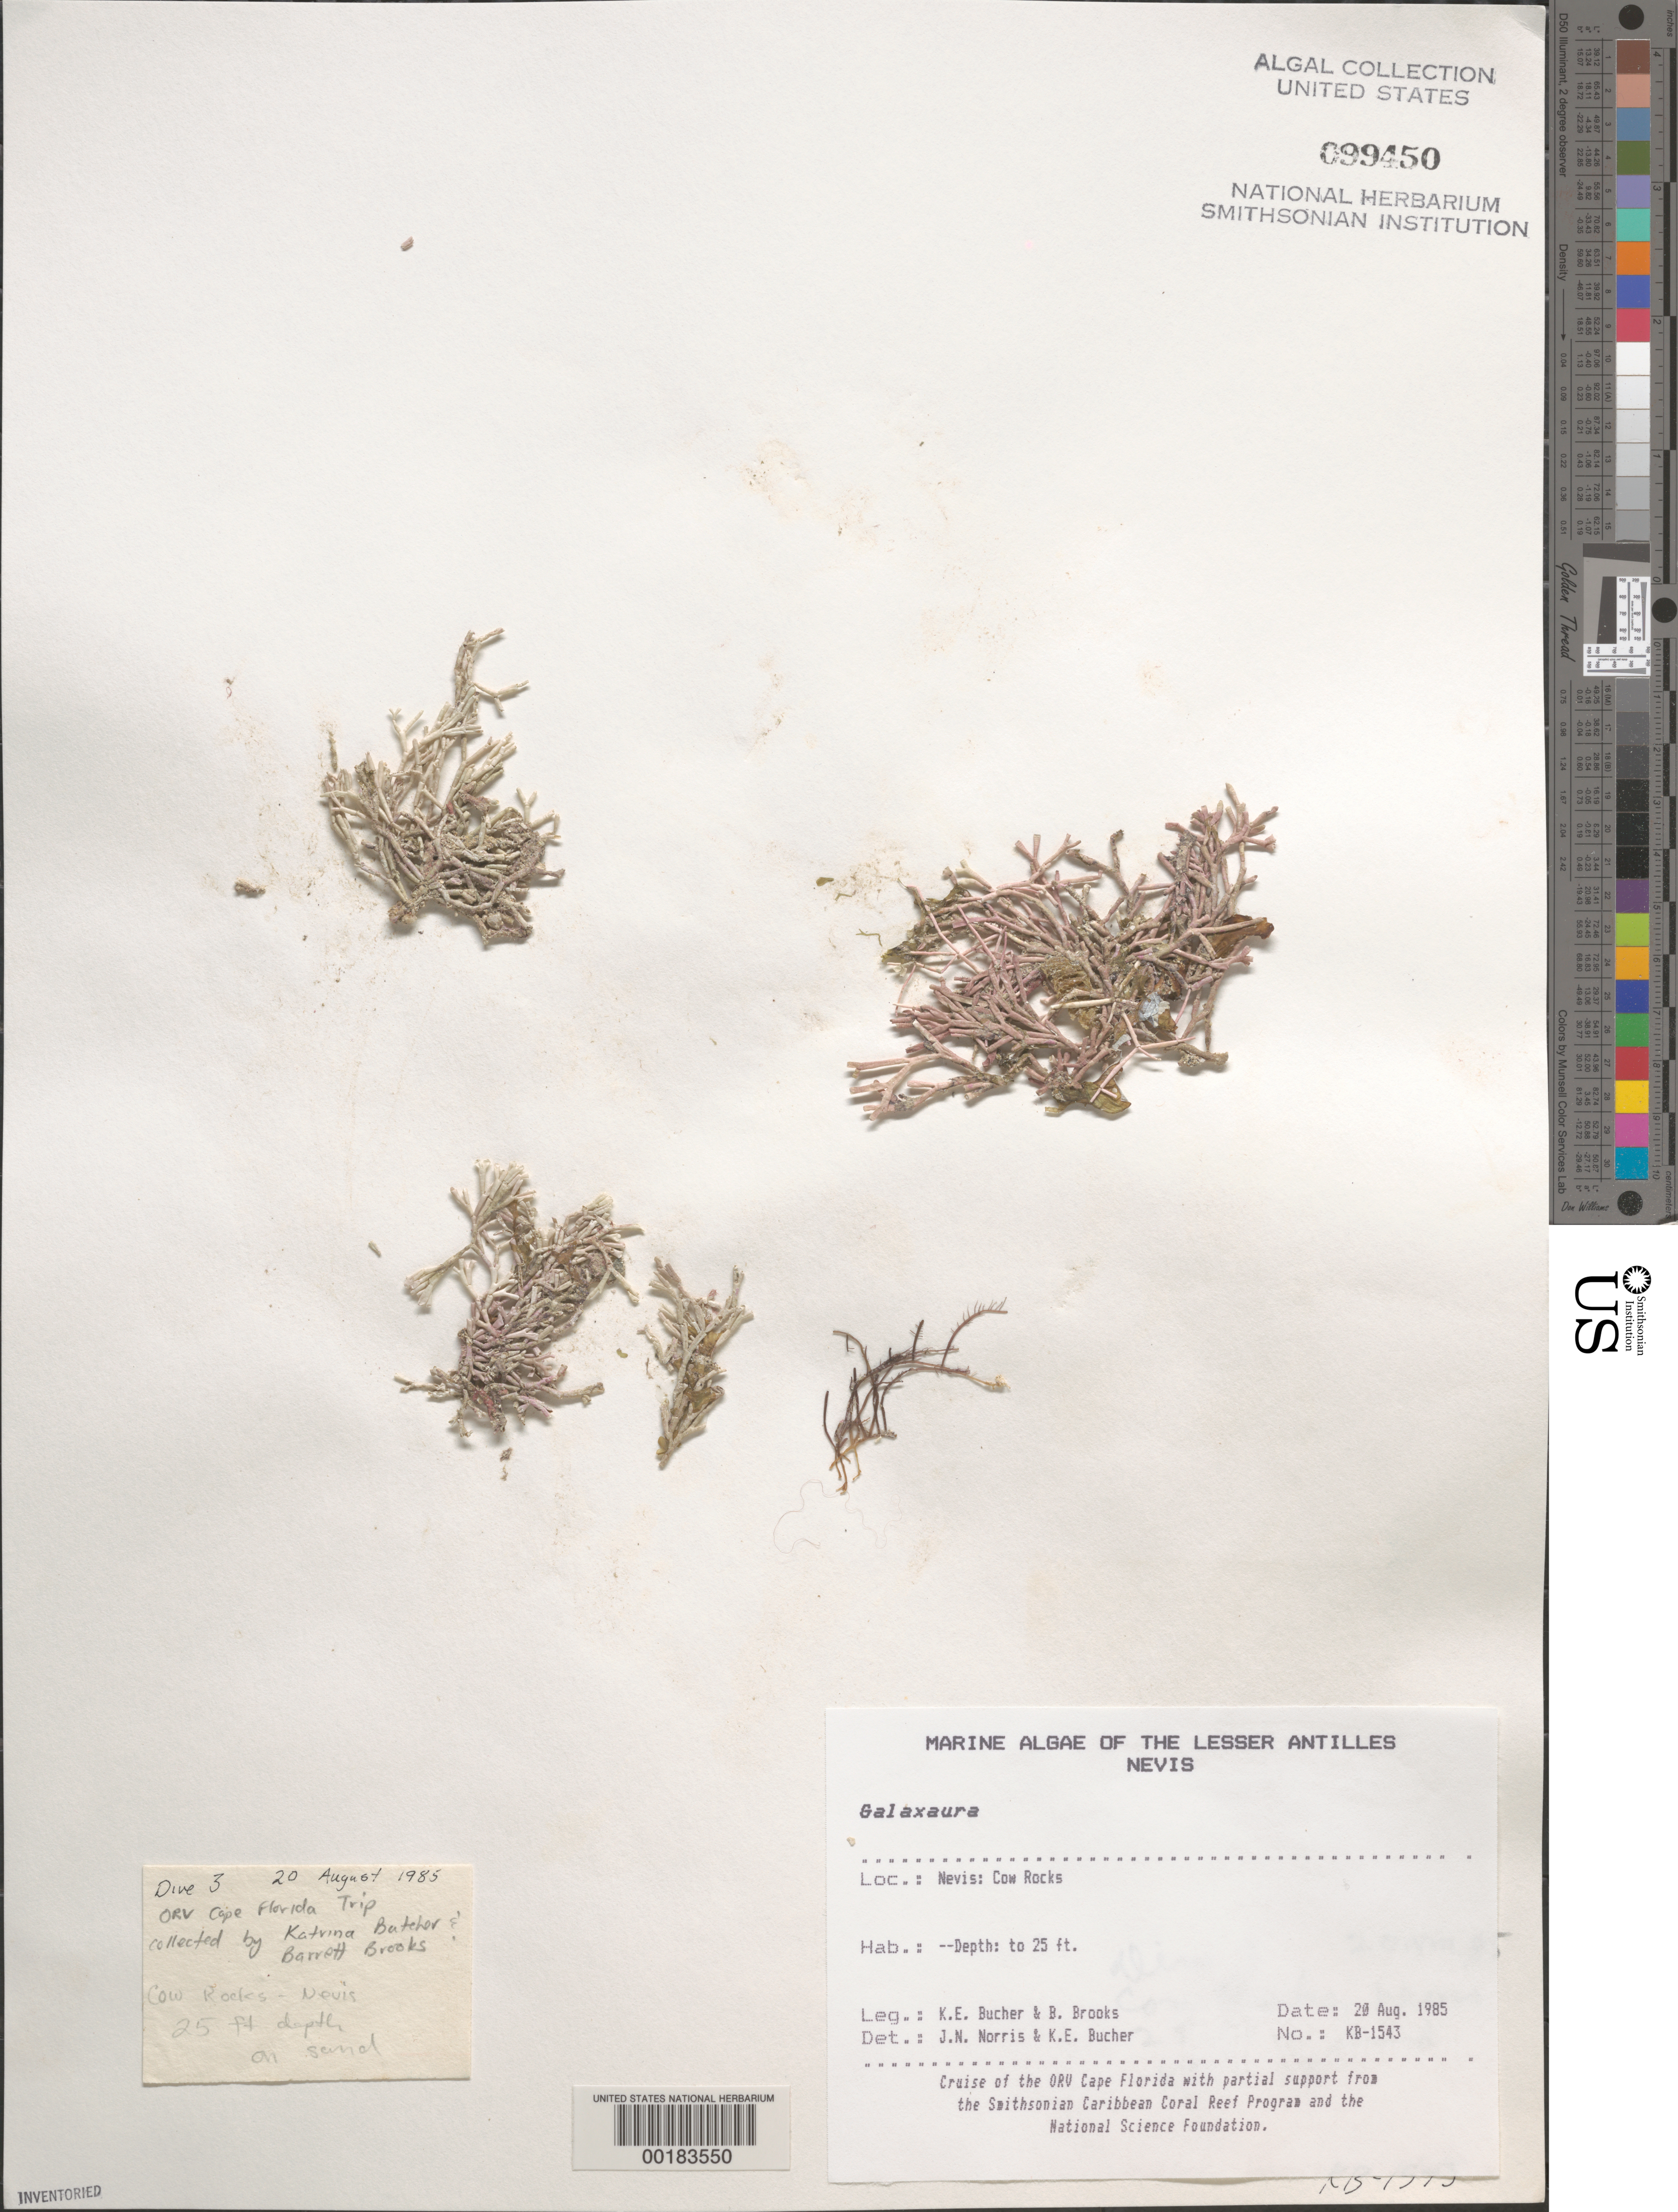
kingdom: Plantae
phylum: Rhodophyta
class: Florideophyceae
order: Nemaliales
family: Galaxauraceae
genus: Galaxaura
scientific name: Galaxaura sp.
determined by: Norris, J. N.; Bucher, K. E.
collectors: K. E. Bucher & B. Brooks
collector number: Kb-1543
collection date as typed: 20 Aug 1985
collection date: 1985-08-20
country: St. Christopher-Nevis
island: Nevis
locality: Cow Rocks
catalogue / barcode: US 99450